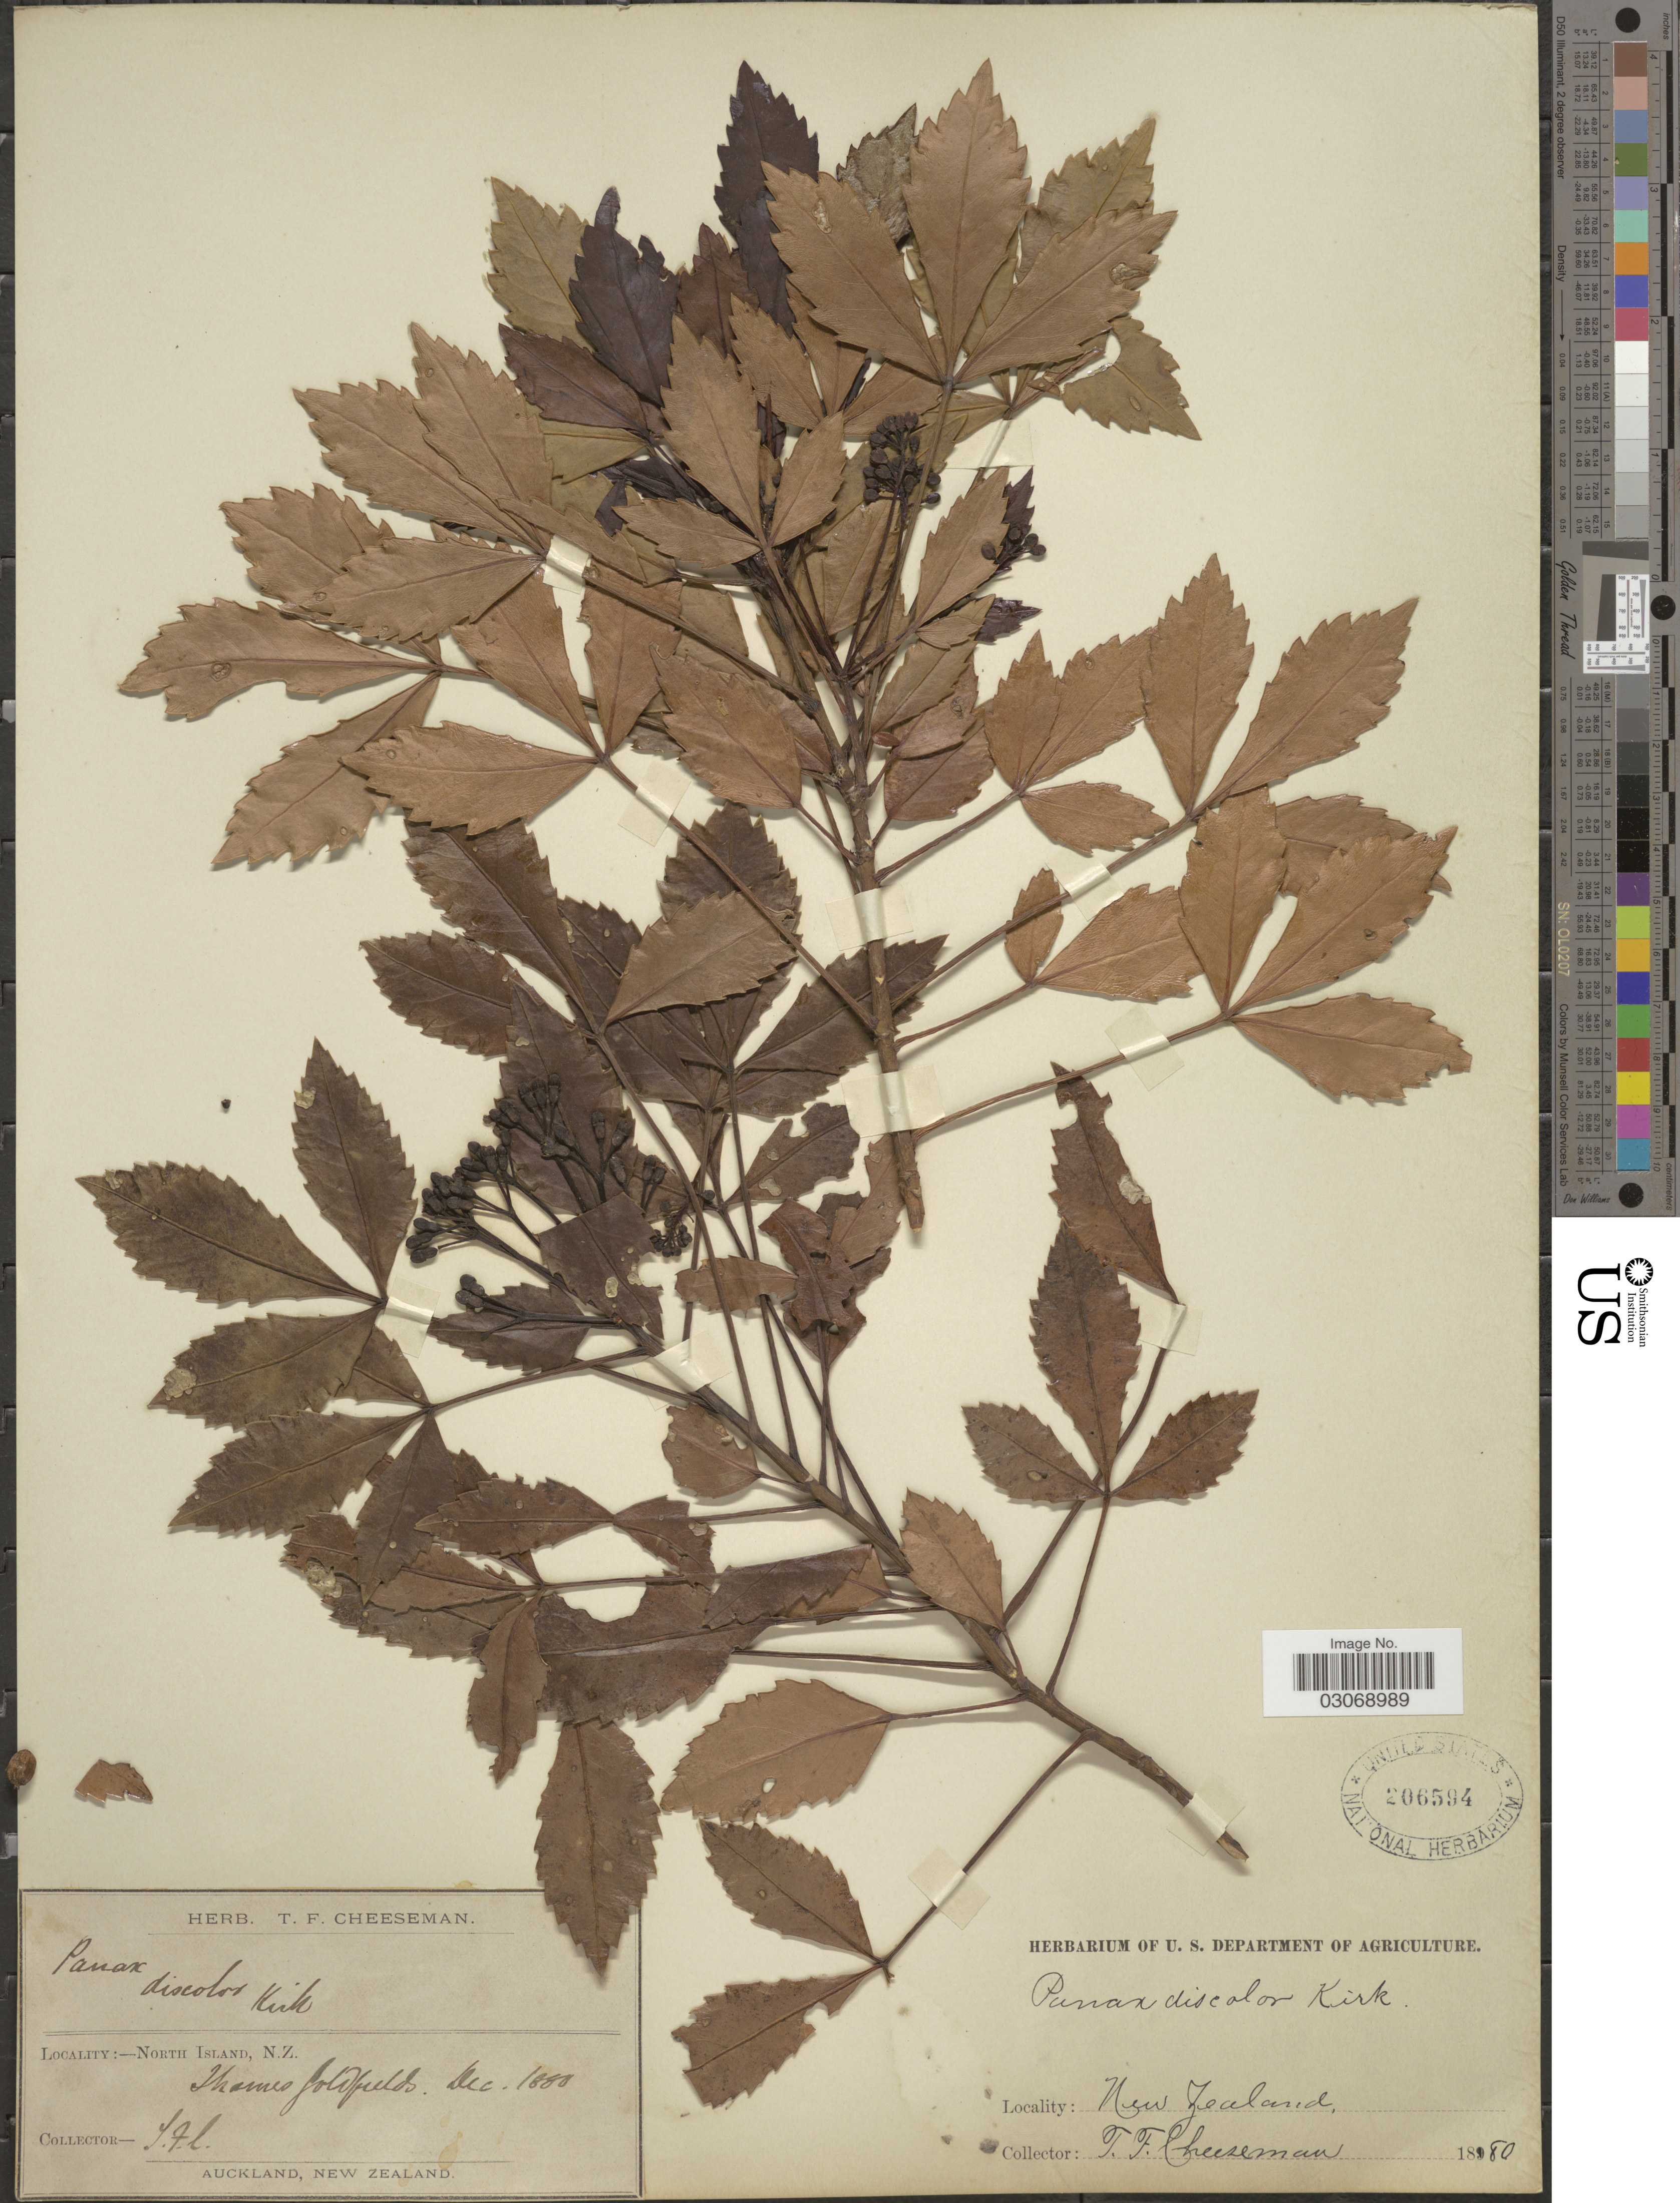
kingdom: Plantae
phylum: Tracheophyta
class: Magnoliopsida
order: Apiales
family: Araliaceae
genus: Pseudopanax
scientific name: Pseudopanax discolor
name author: (Kirk) Harms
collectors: T. F. Cheeseman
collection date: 1880-12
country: New Zealand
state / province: Auckland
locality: North Island, N. Z. Thames Goldfields.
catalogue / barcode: US 206594